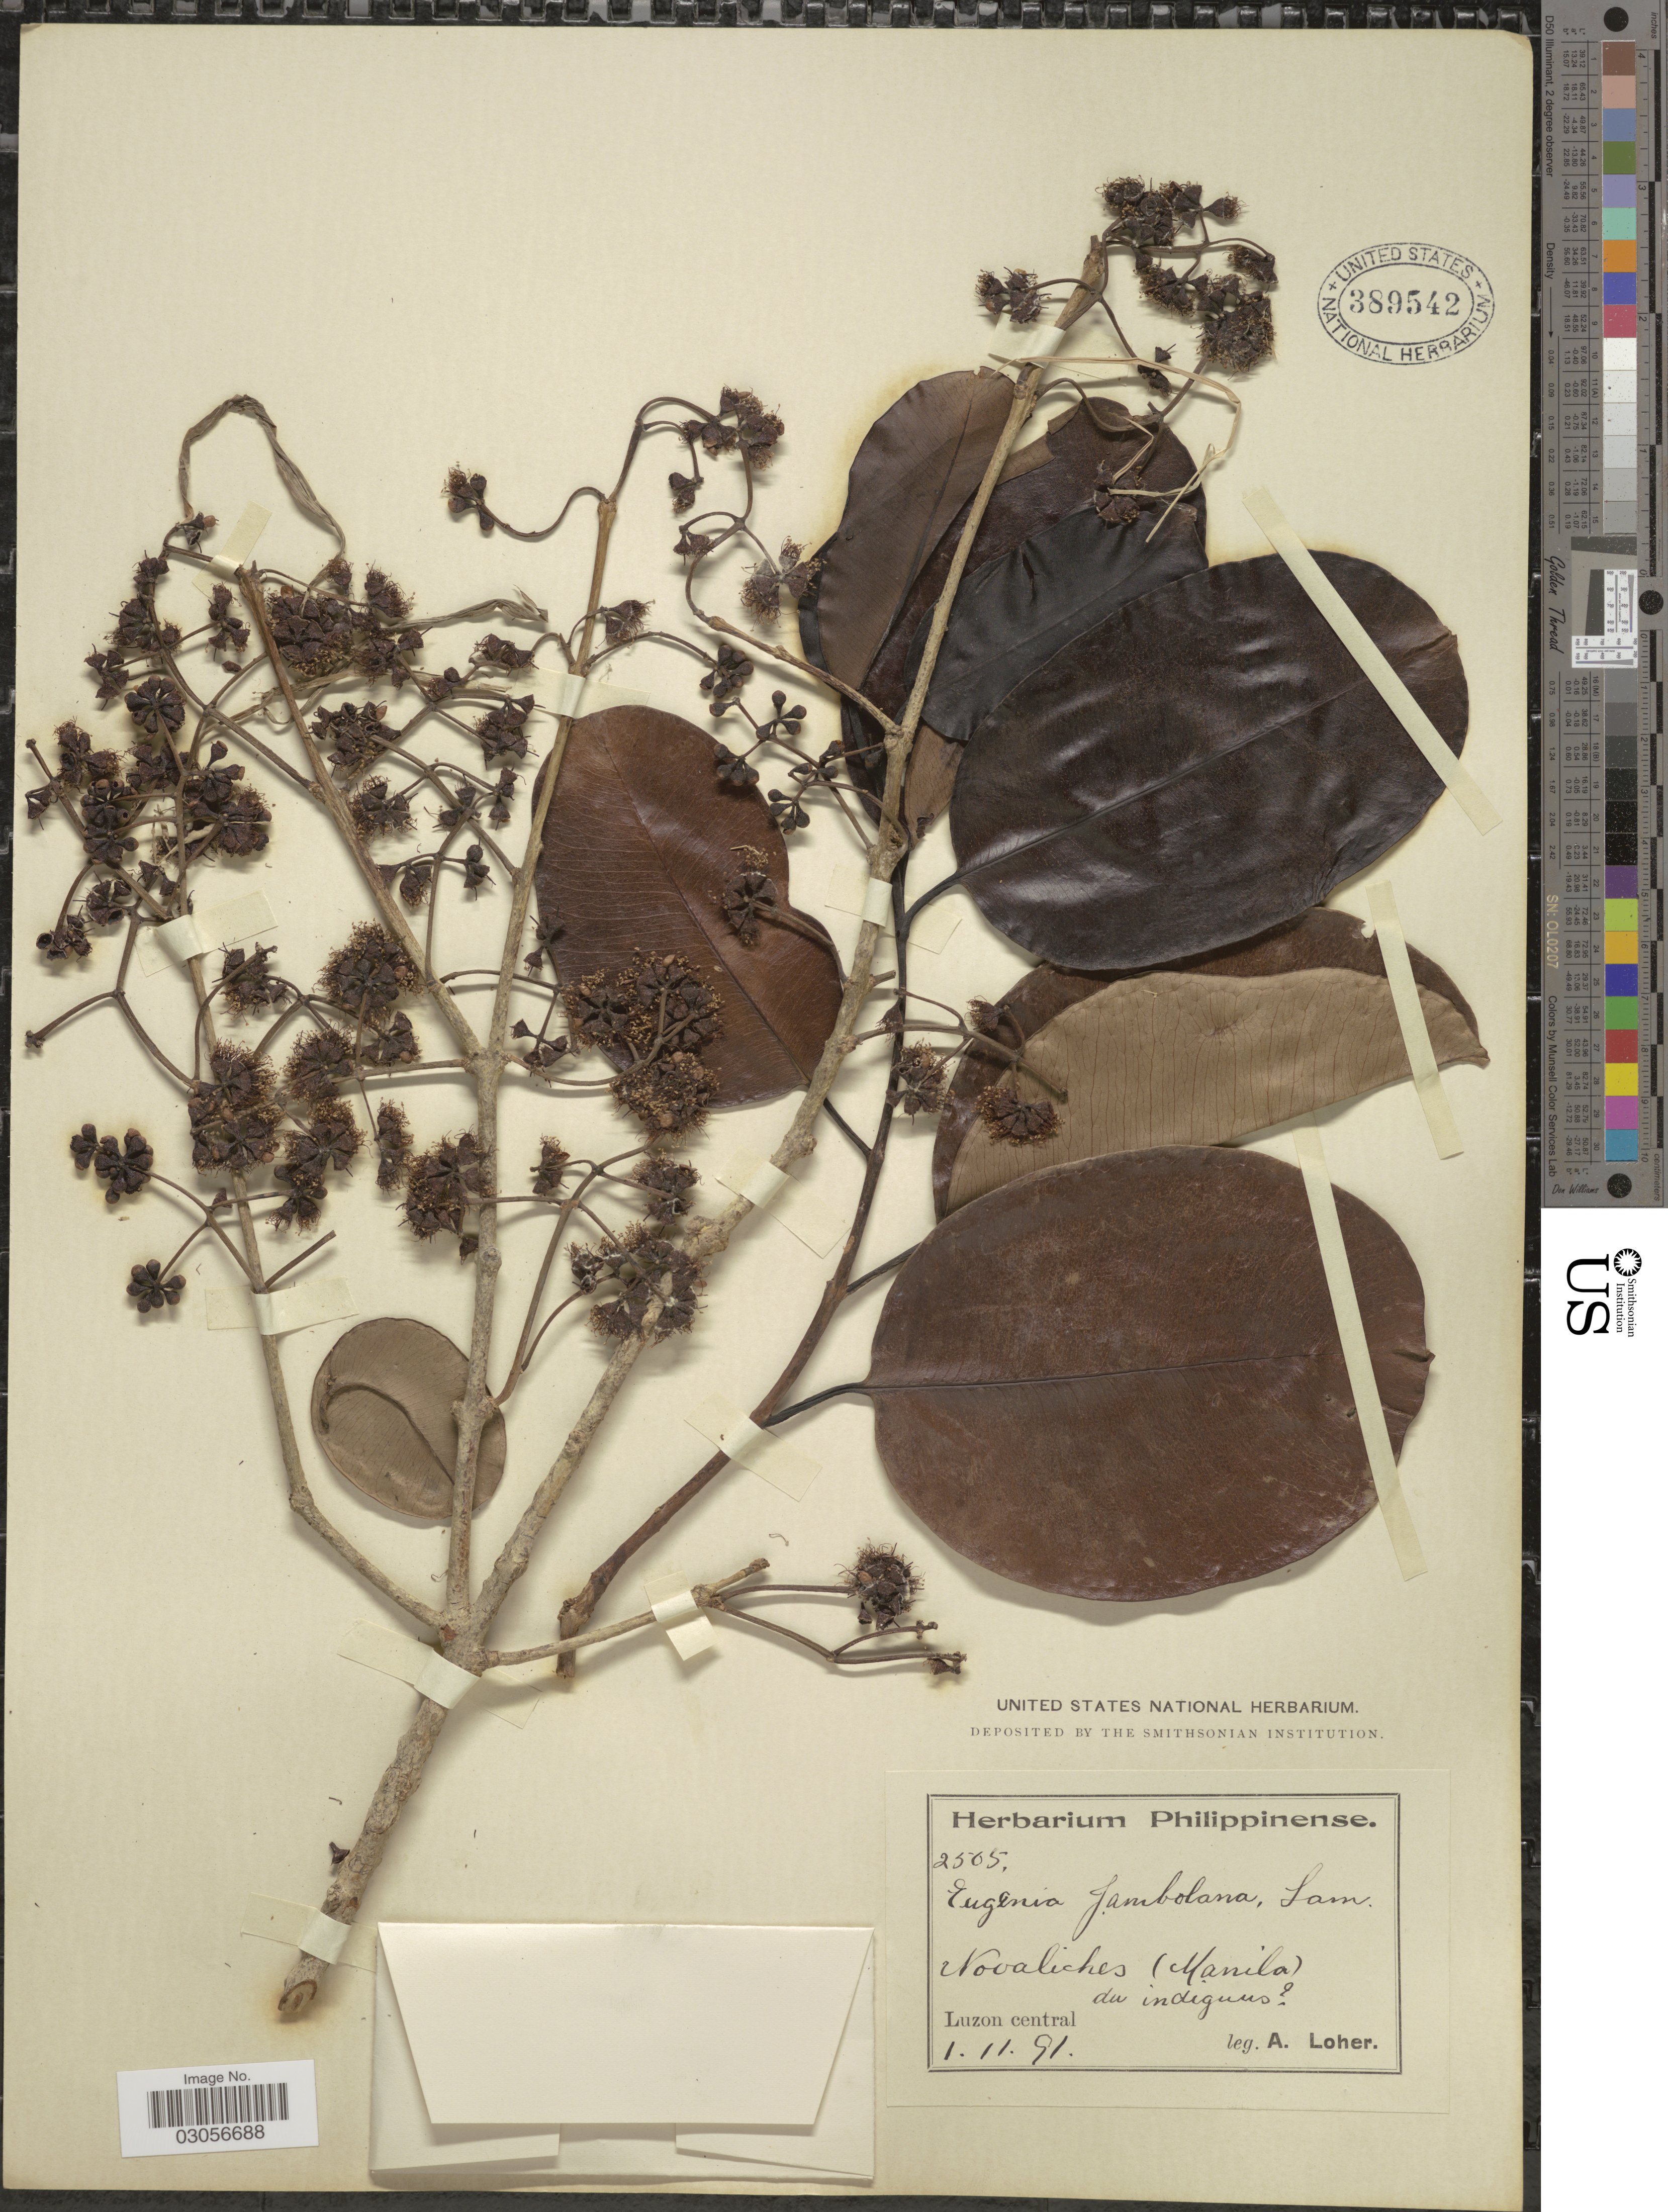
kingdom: Plantae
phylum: Tracheophyta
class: Magnoliopsida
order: Myrtales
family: Myrtaceae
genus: Syzygium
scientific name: Syzygium cumini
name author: (L.) Skeels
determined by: Strong, Mark T., (BOT), Smithsonian Institution - National Museum of Natural History (UNITED STATES)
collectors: A. Loher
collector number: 2505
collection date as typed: Transcribed d/m/y: 11/11/91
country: Philippines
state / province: Central Luzon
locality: Novaliches (Manila). du indiguus. [unsure placement] Luzon central.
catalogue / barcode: US 389542